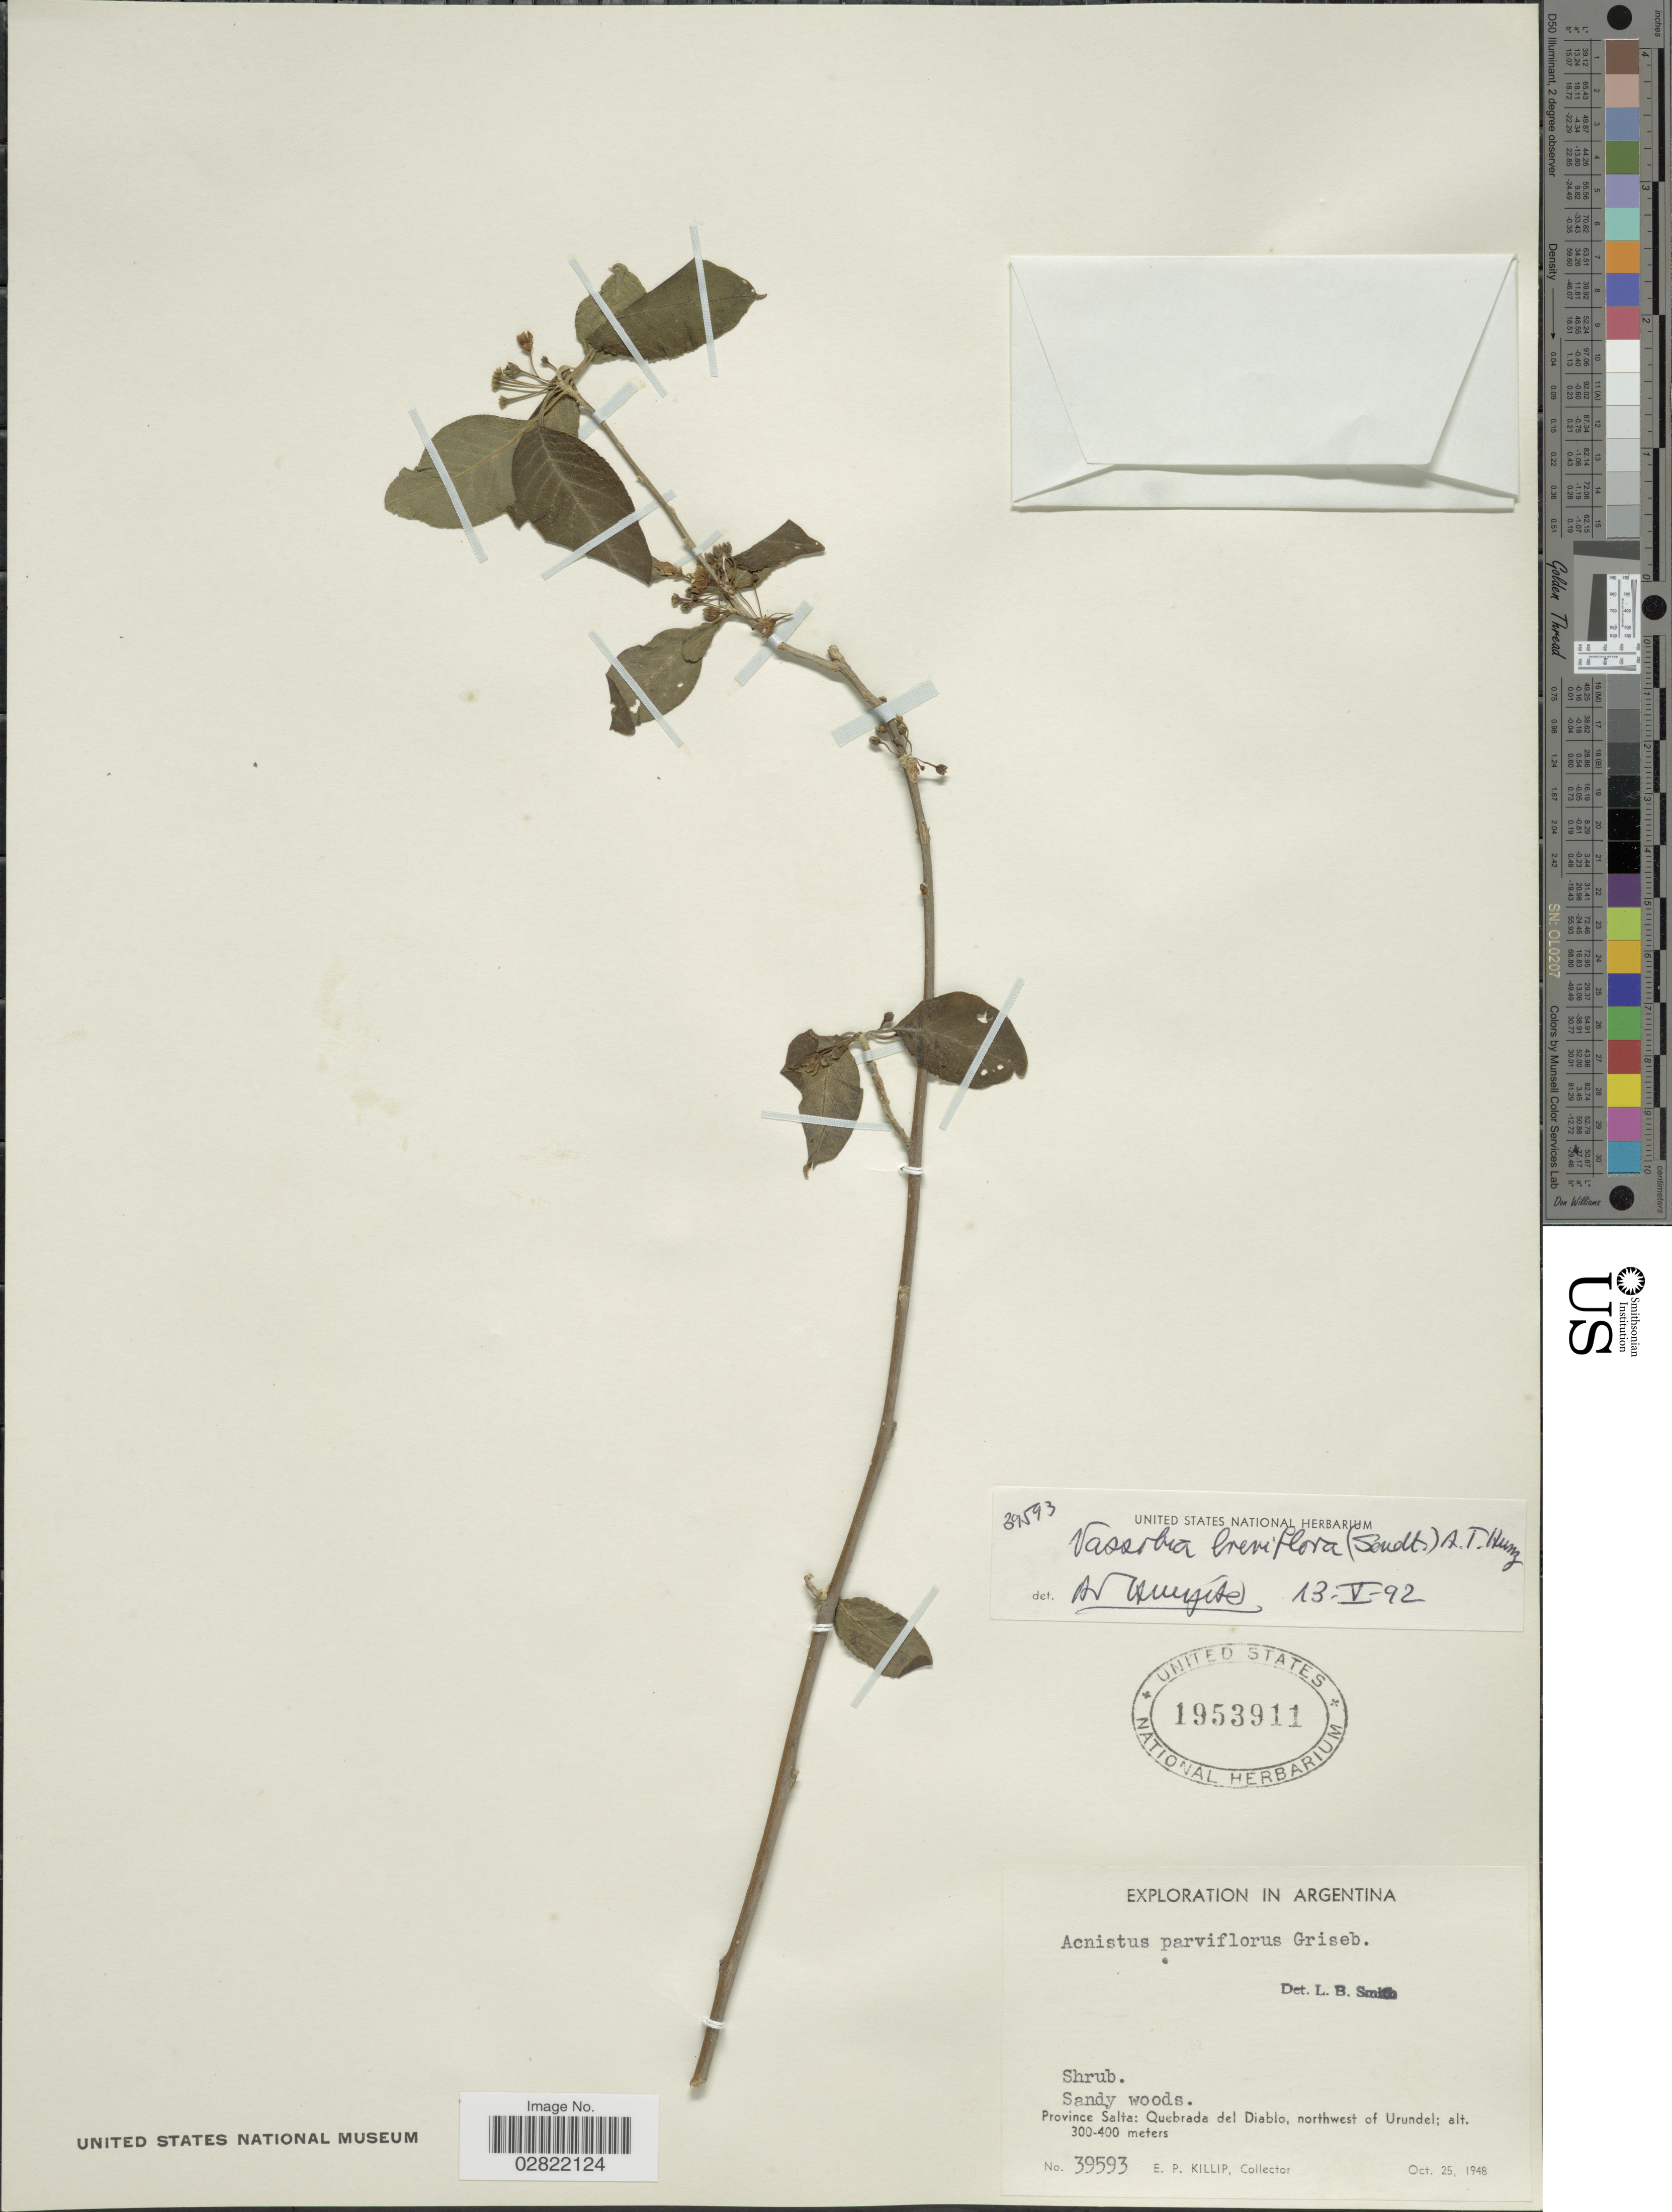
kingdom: Plantae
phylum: Tracheophyta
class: Magnoliopsida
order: Solanales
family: Solanaceae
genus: Vassobia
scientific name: Vassobia breviflora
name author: (Sendt.) Hunz.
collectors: E. P. Killip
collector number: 39593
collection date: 1948-10-25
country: Argentina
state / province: Salta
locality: Province Salta: Quebrada del Diablo, northwest of Urundel.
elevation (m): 300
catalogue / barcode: US 1953911